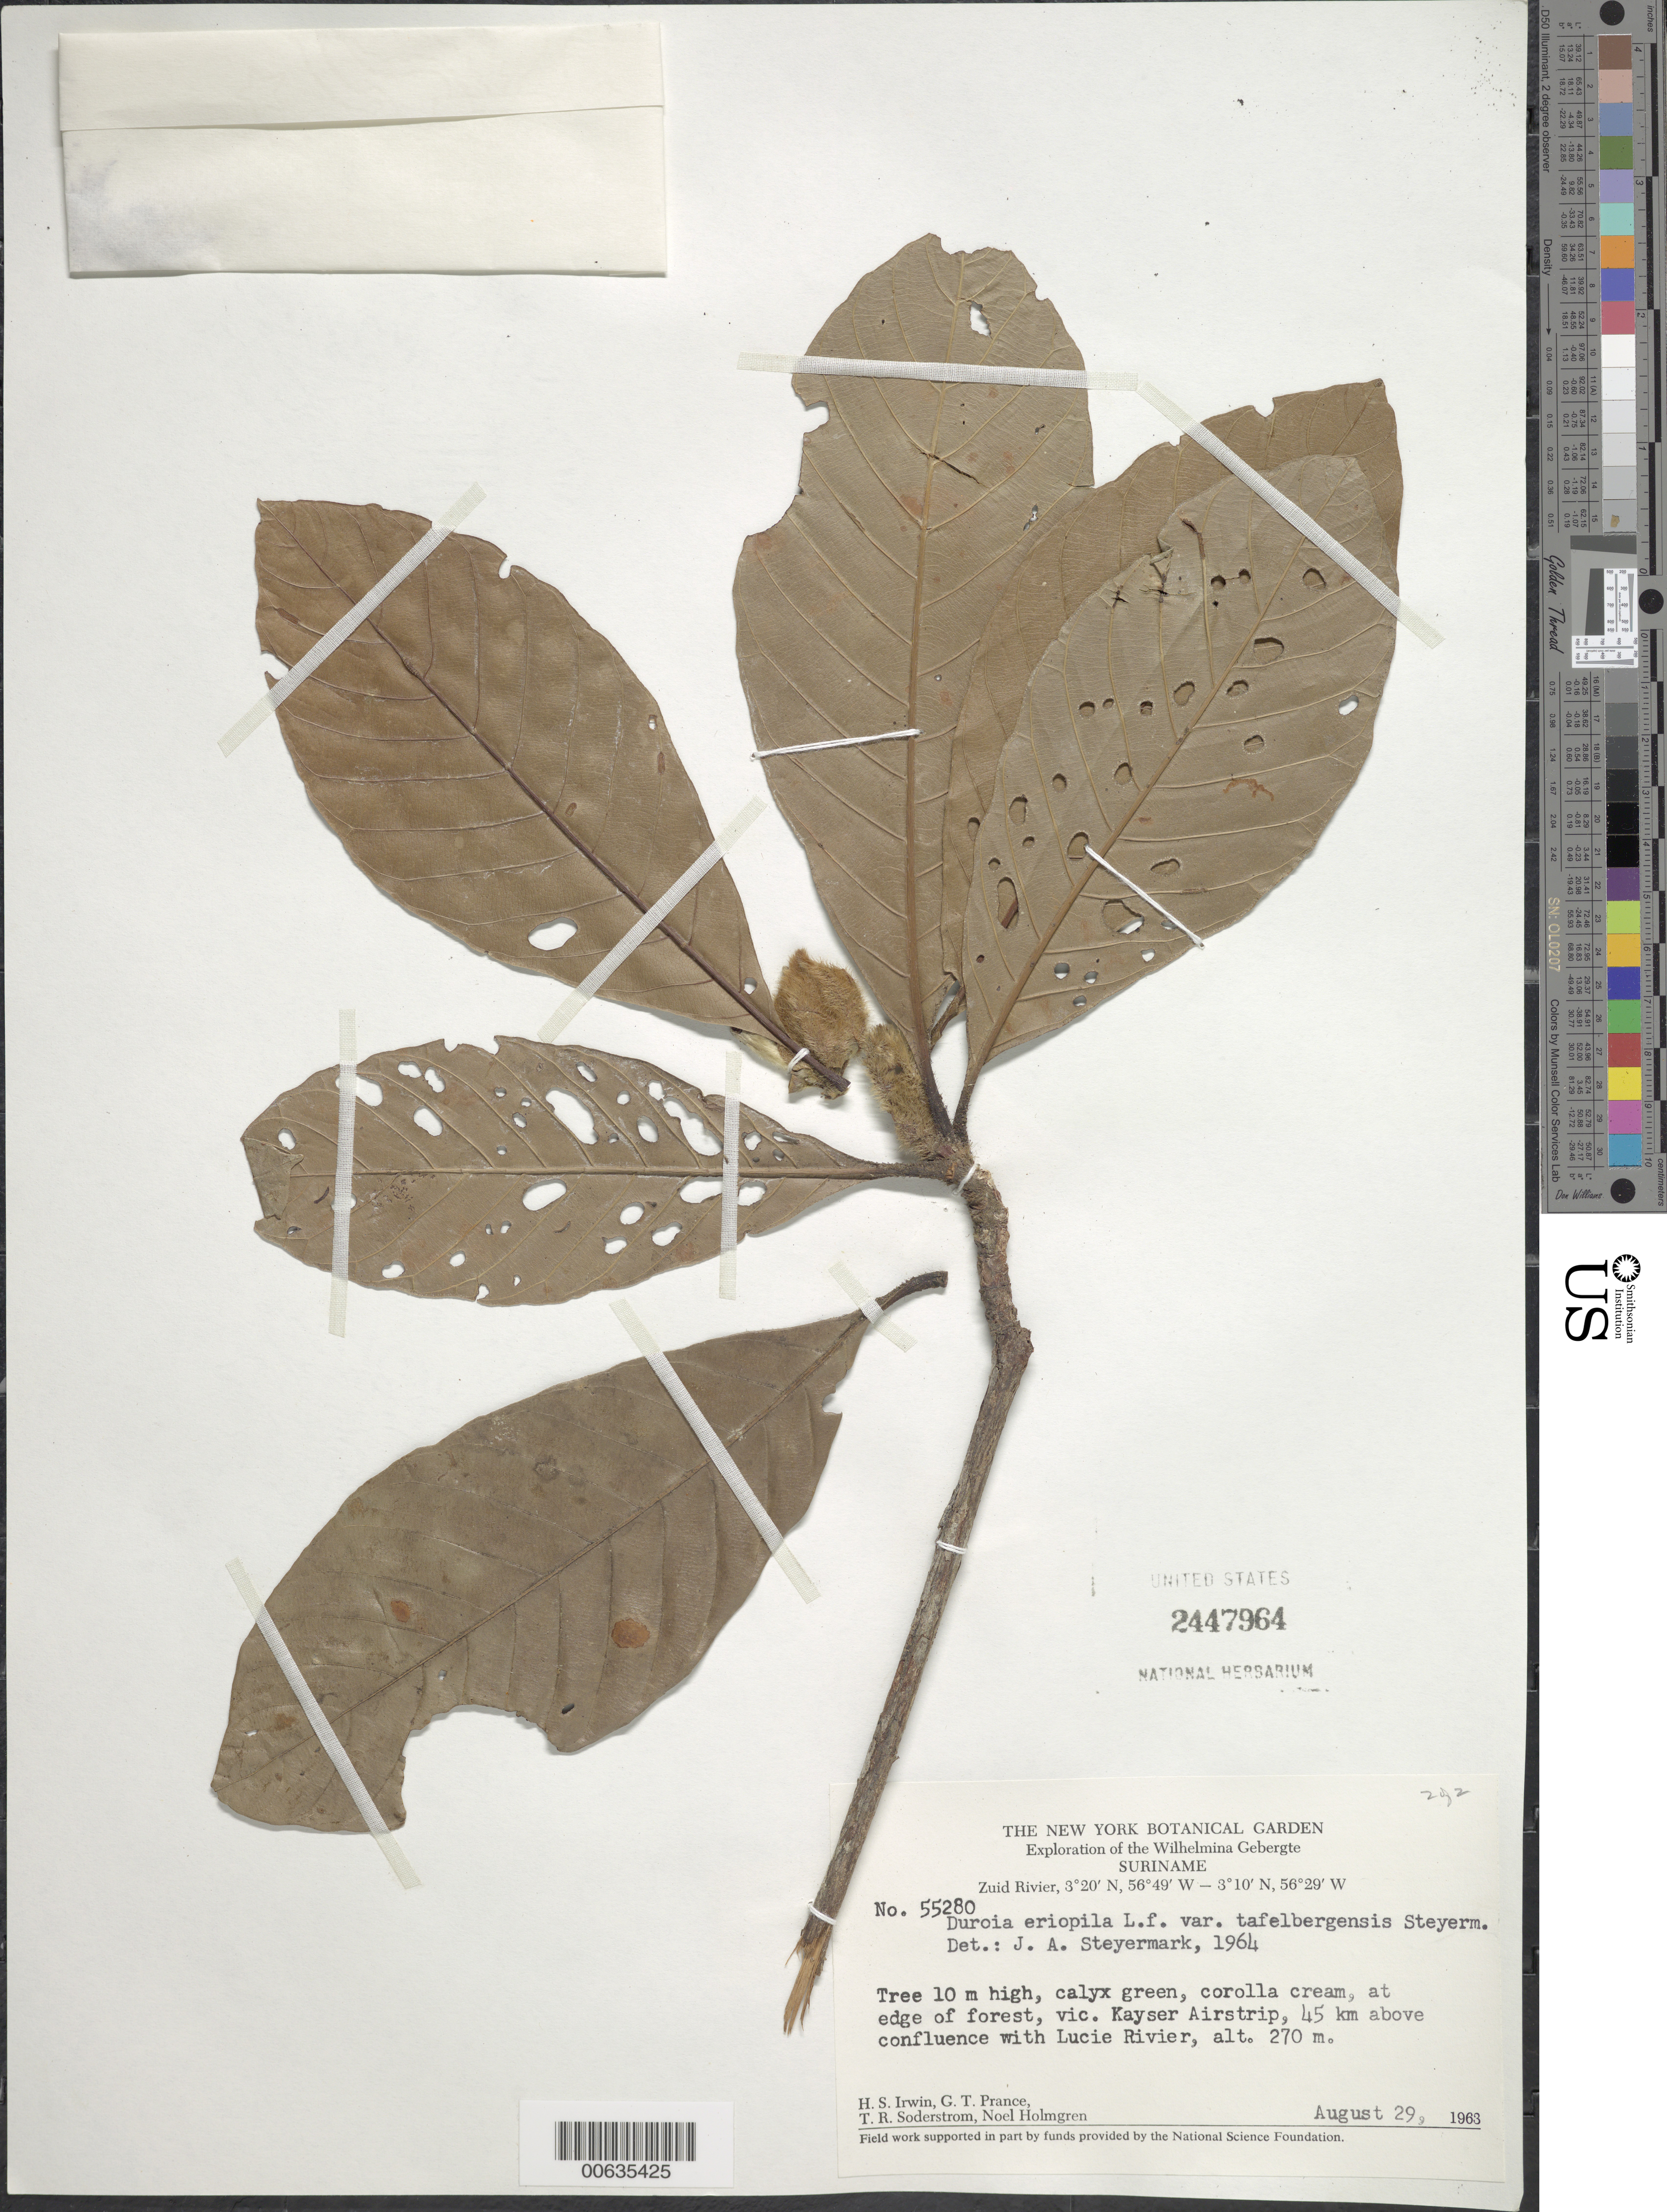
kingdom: Plantae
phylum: Tracheophyta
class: Magnoliopsida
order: Gentianales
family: Rubiaceae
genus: Duroia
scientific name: Duroia eriopila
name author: L. f.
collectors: H. Irwin, G. T. Prance, T. R. Soderstrom & N. H. Holmgren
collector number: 55280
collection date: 1963-08-29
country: Suriname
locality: Wilhelmina Gebergte. Zuid Rivier. At edge of forest, vic. Kayser Airstrip, 45 km above confluence with Lucie Rivier.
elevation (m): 270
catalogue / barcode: US 2447964